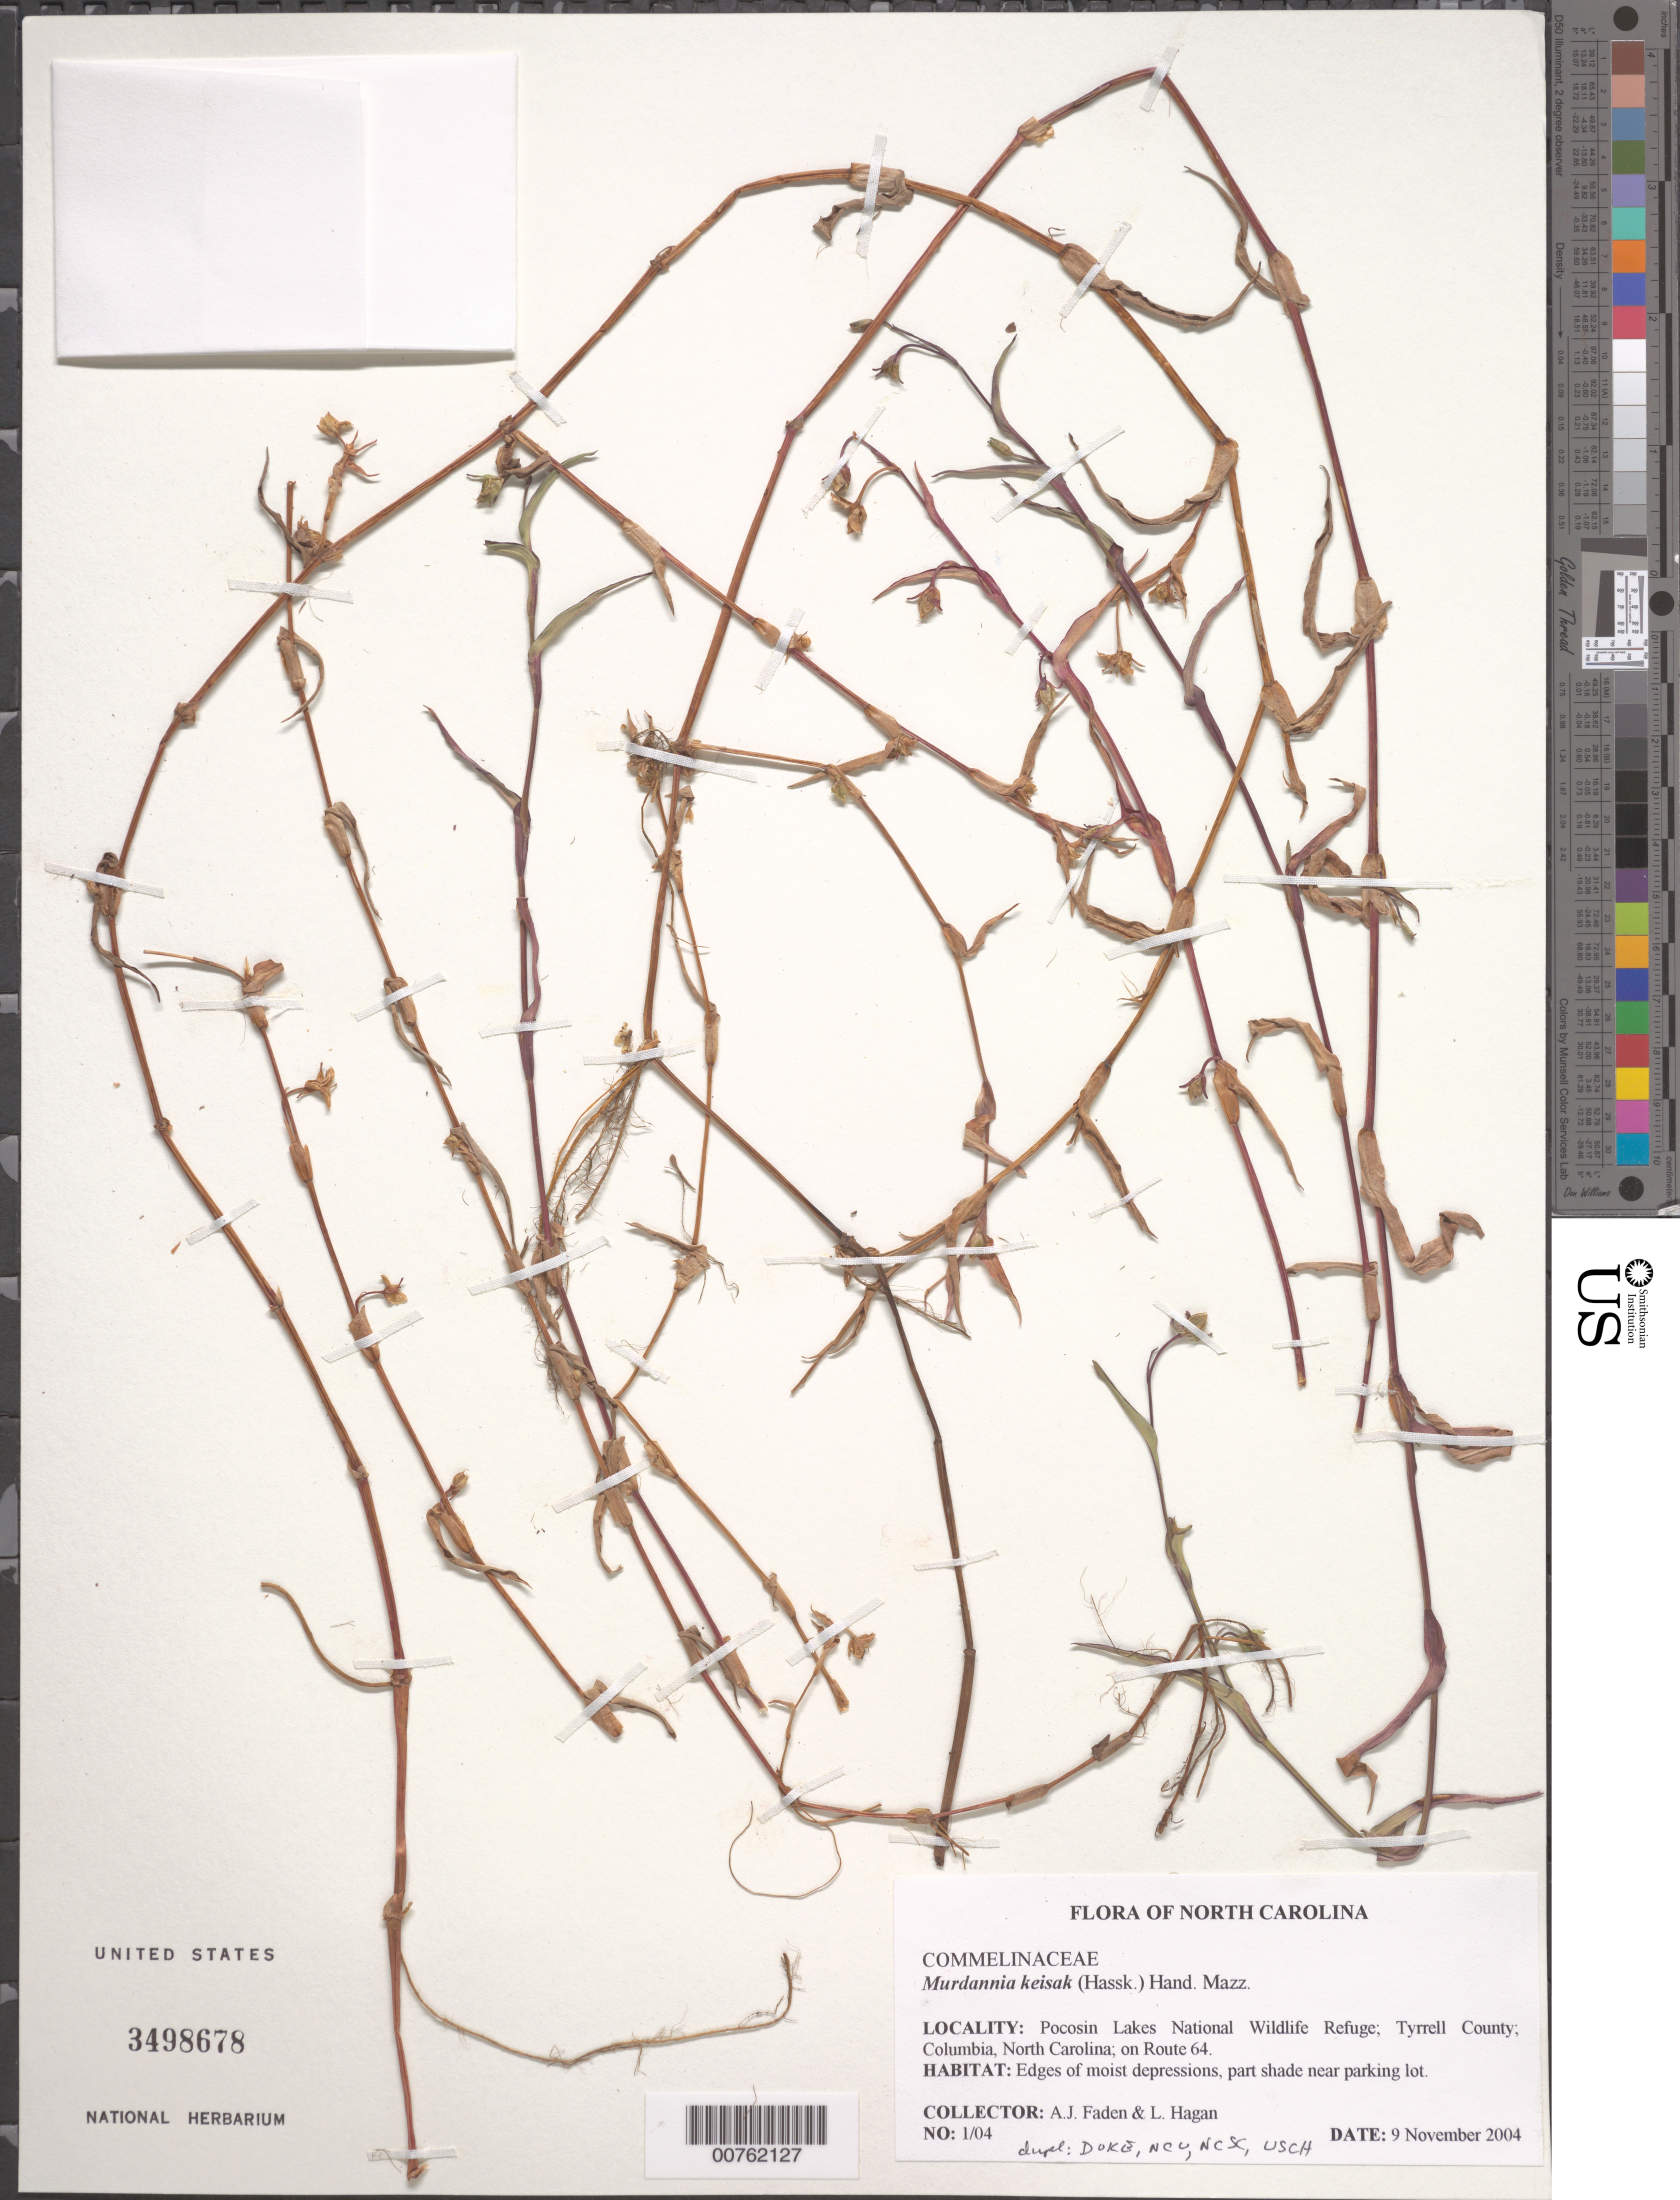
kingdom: Plantae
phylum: Tracheophyta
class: Liliopsida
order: Commelinales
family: Commelinaceae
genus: Murdannia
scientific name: Murdannia keisak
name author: (Hassk.) Hand.-Mazz.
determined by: Faden, Robert B., (US), Smithsonian Institution - National Museum of Natural History (UNITED STATES)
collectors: A. J. Faden & L. Hagen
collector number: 1/04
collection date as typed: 09 Nov 2004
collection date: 2004-11-09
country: United States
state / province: North Carolina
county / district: Tyrrell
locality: Pocosin Lakes National Wildlife Refuge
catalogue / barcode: US 3498678